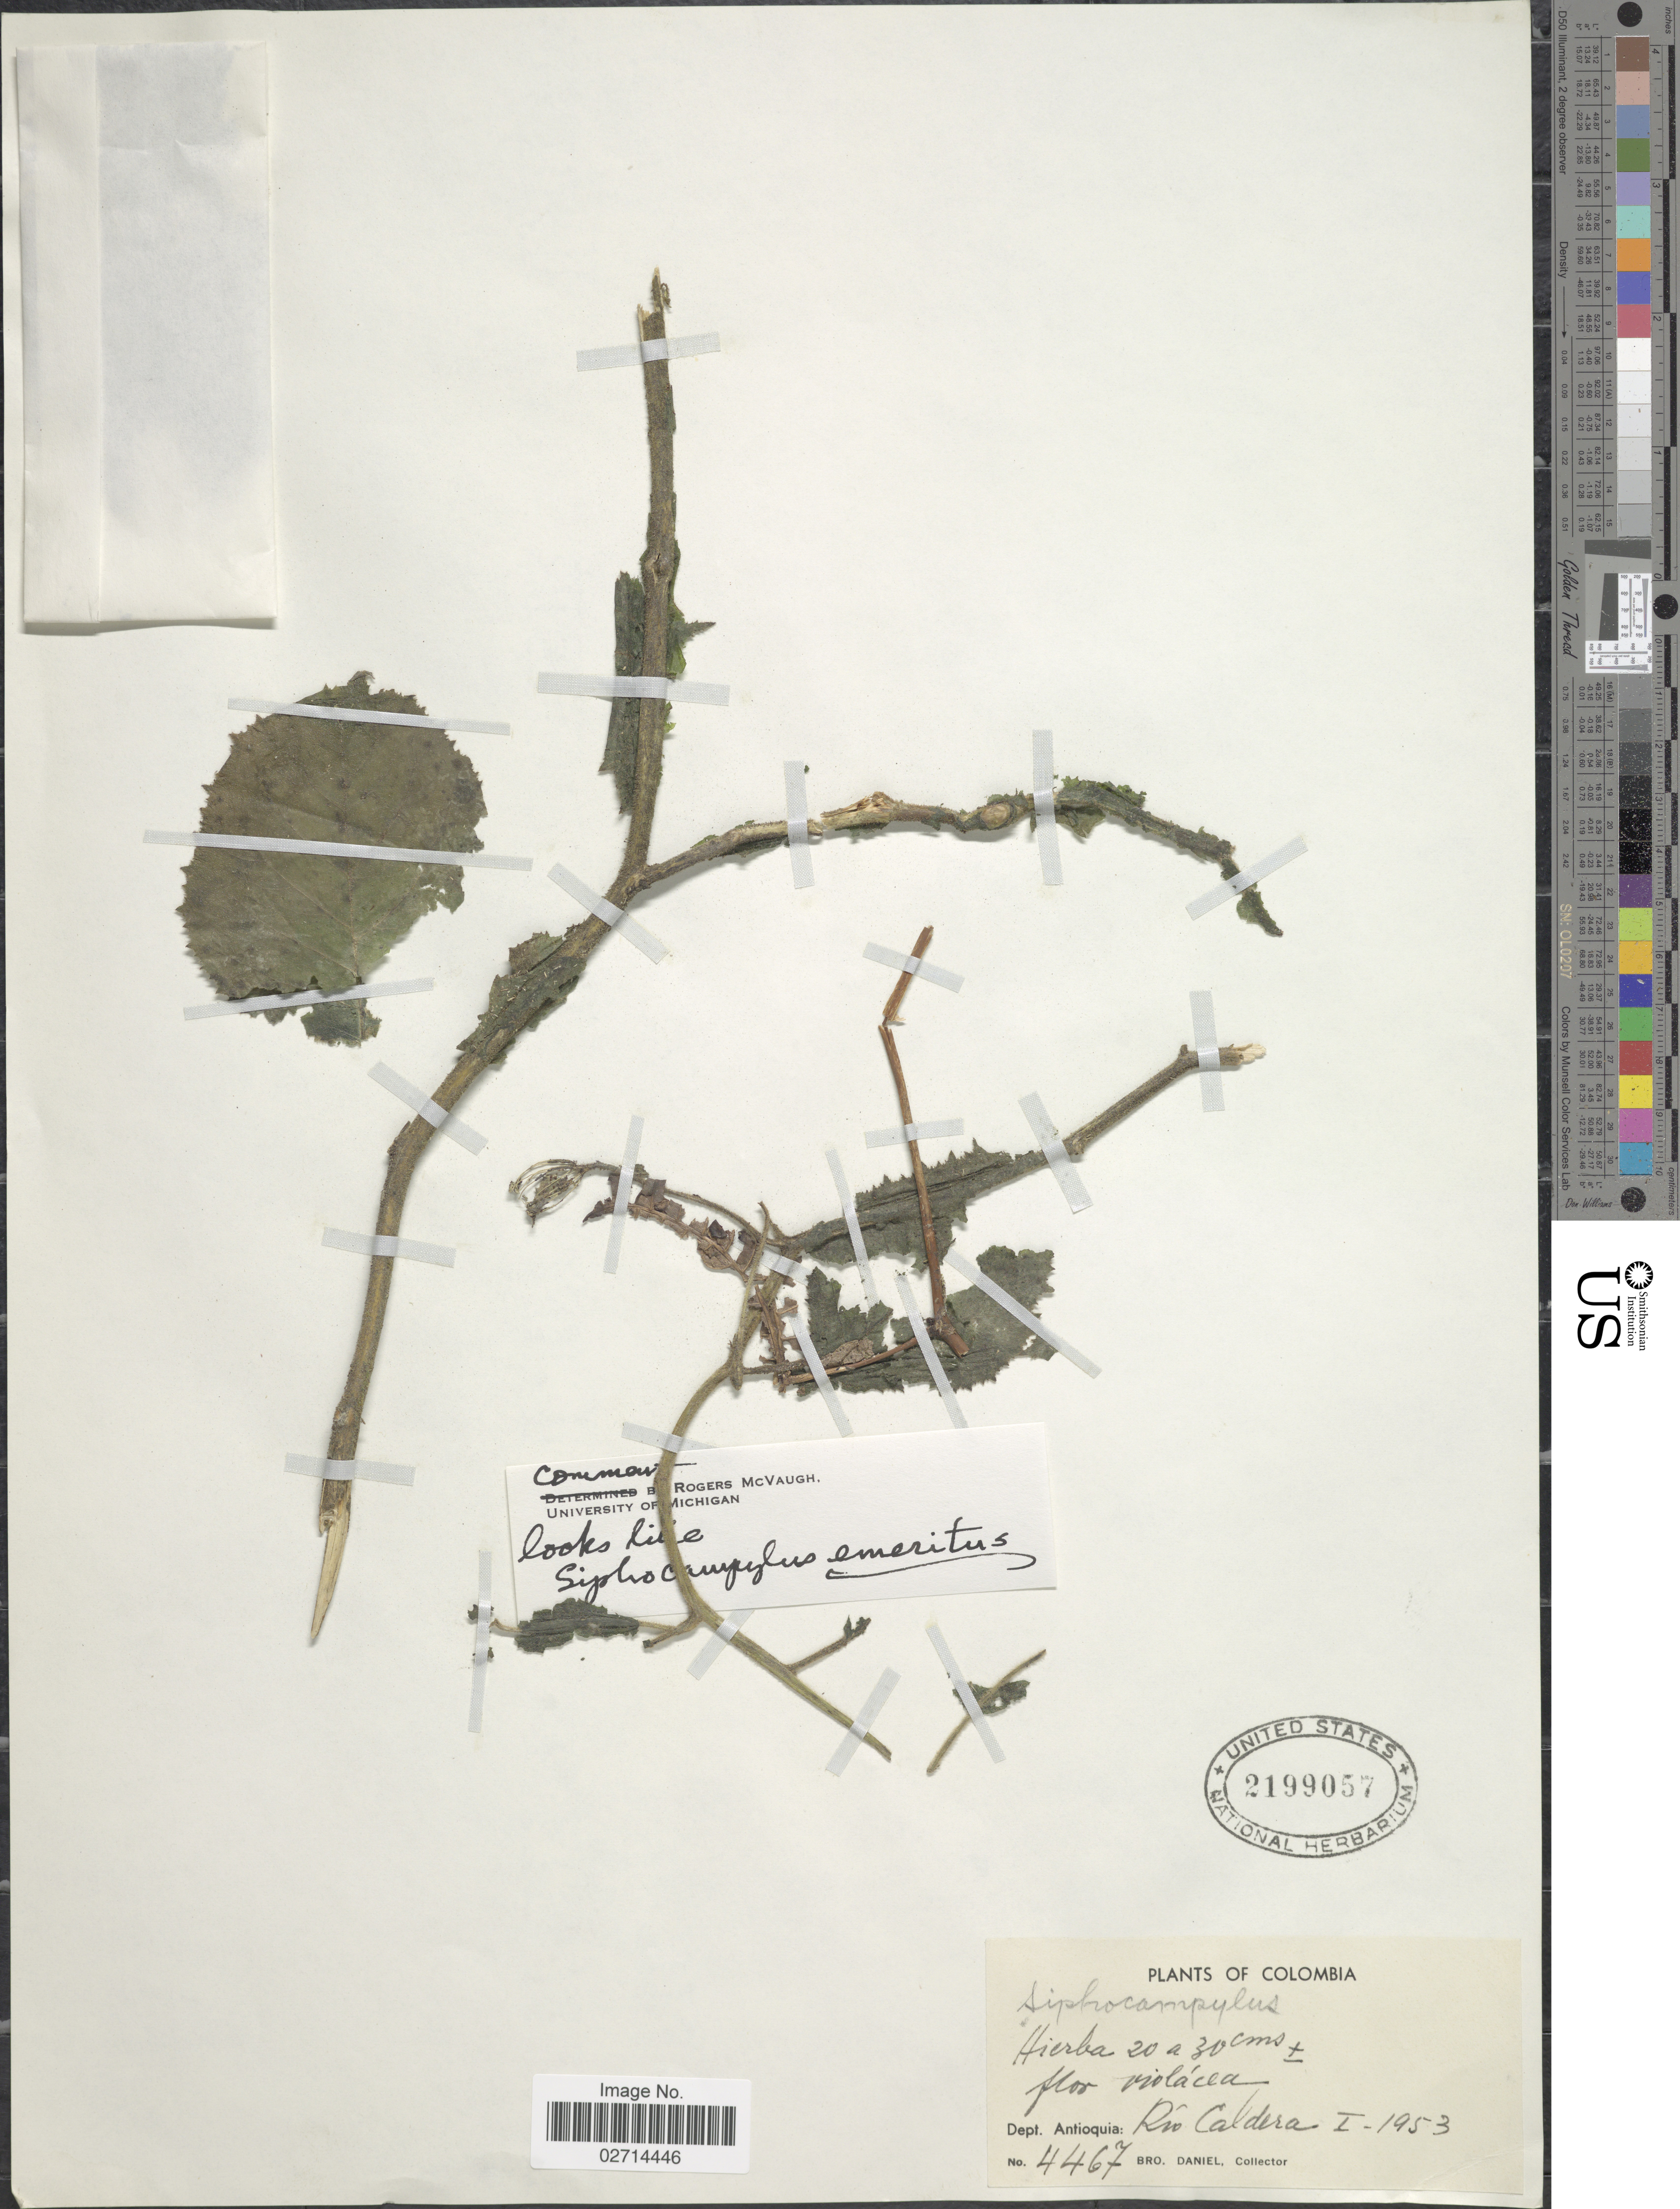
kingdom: Plantae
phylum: Tracheophyta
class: Magnoliopsida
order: Asterales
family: Campanulaceae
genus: Siphocampylus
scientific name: Siphocampylus sp.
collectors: Bro. Daniel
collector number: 4467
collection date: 1953-01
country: Colombia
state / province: Antioquia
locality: Rio Caldera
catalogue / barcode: US 2199057